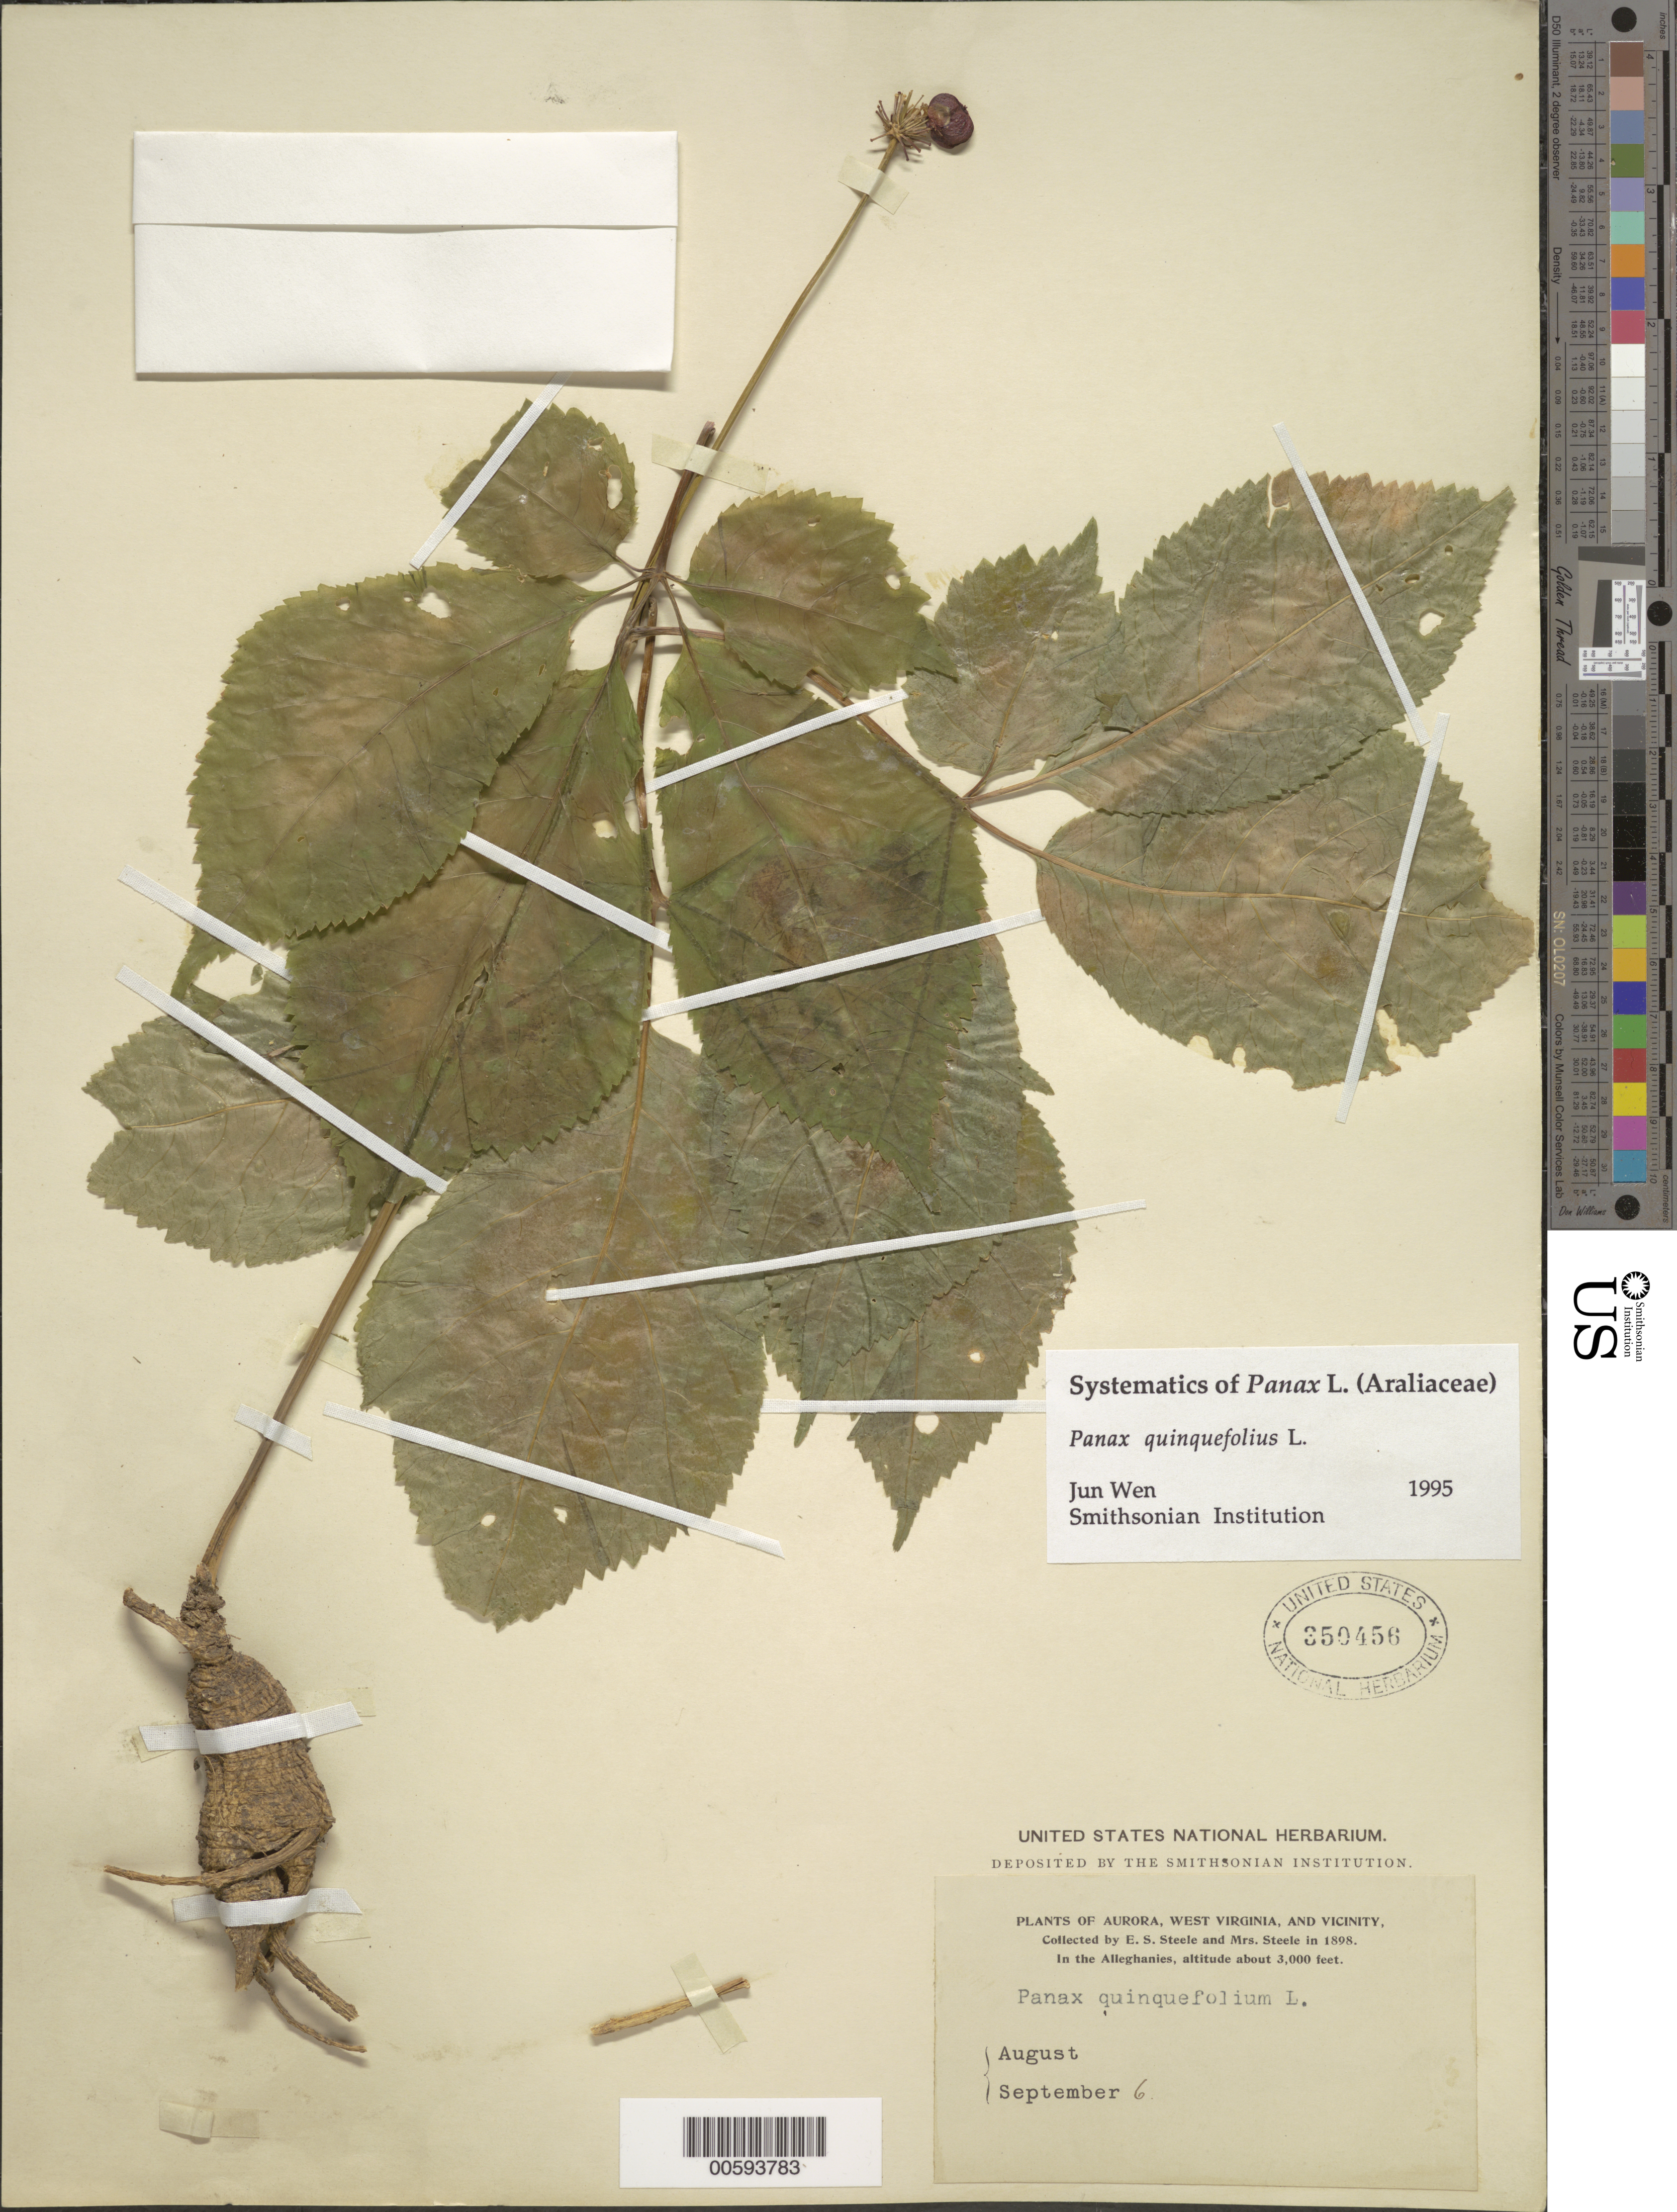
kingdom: Plantae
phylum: Tracheophyta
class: Magnoliopsida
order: Apiales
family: Araliaceae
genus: Panax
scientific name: Panax quinquefolius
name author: L.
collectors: E. Steele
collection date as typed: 06 Sep 1898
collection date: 1898-09-06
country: United States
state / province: West Virginia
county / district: Preston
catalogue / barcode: US 350456